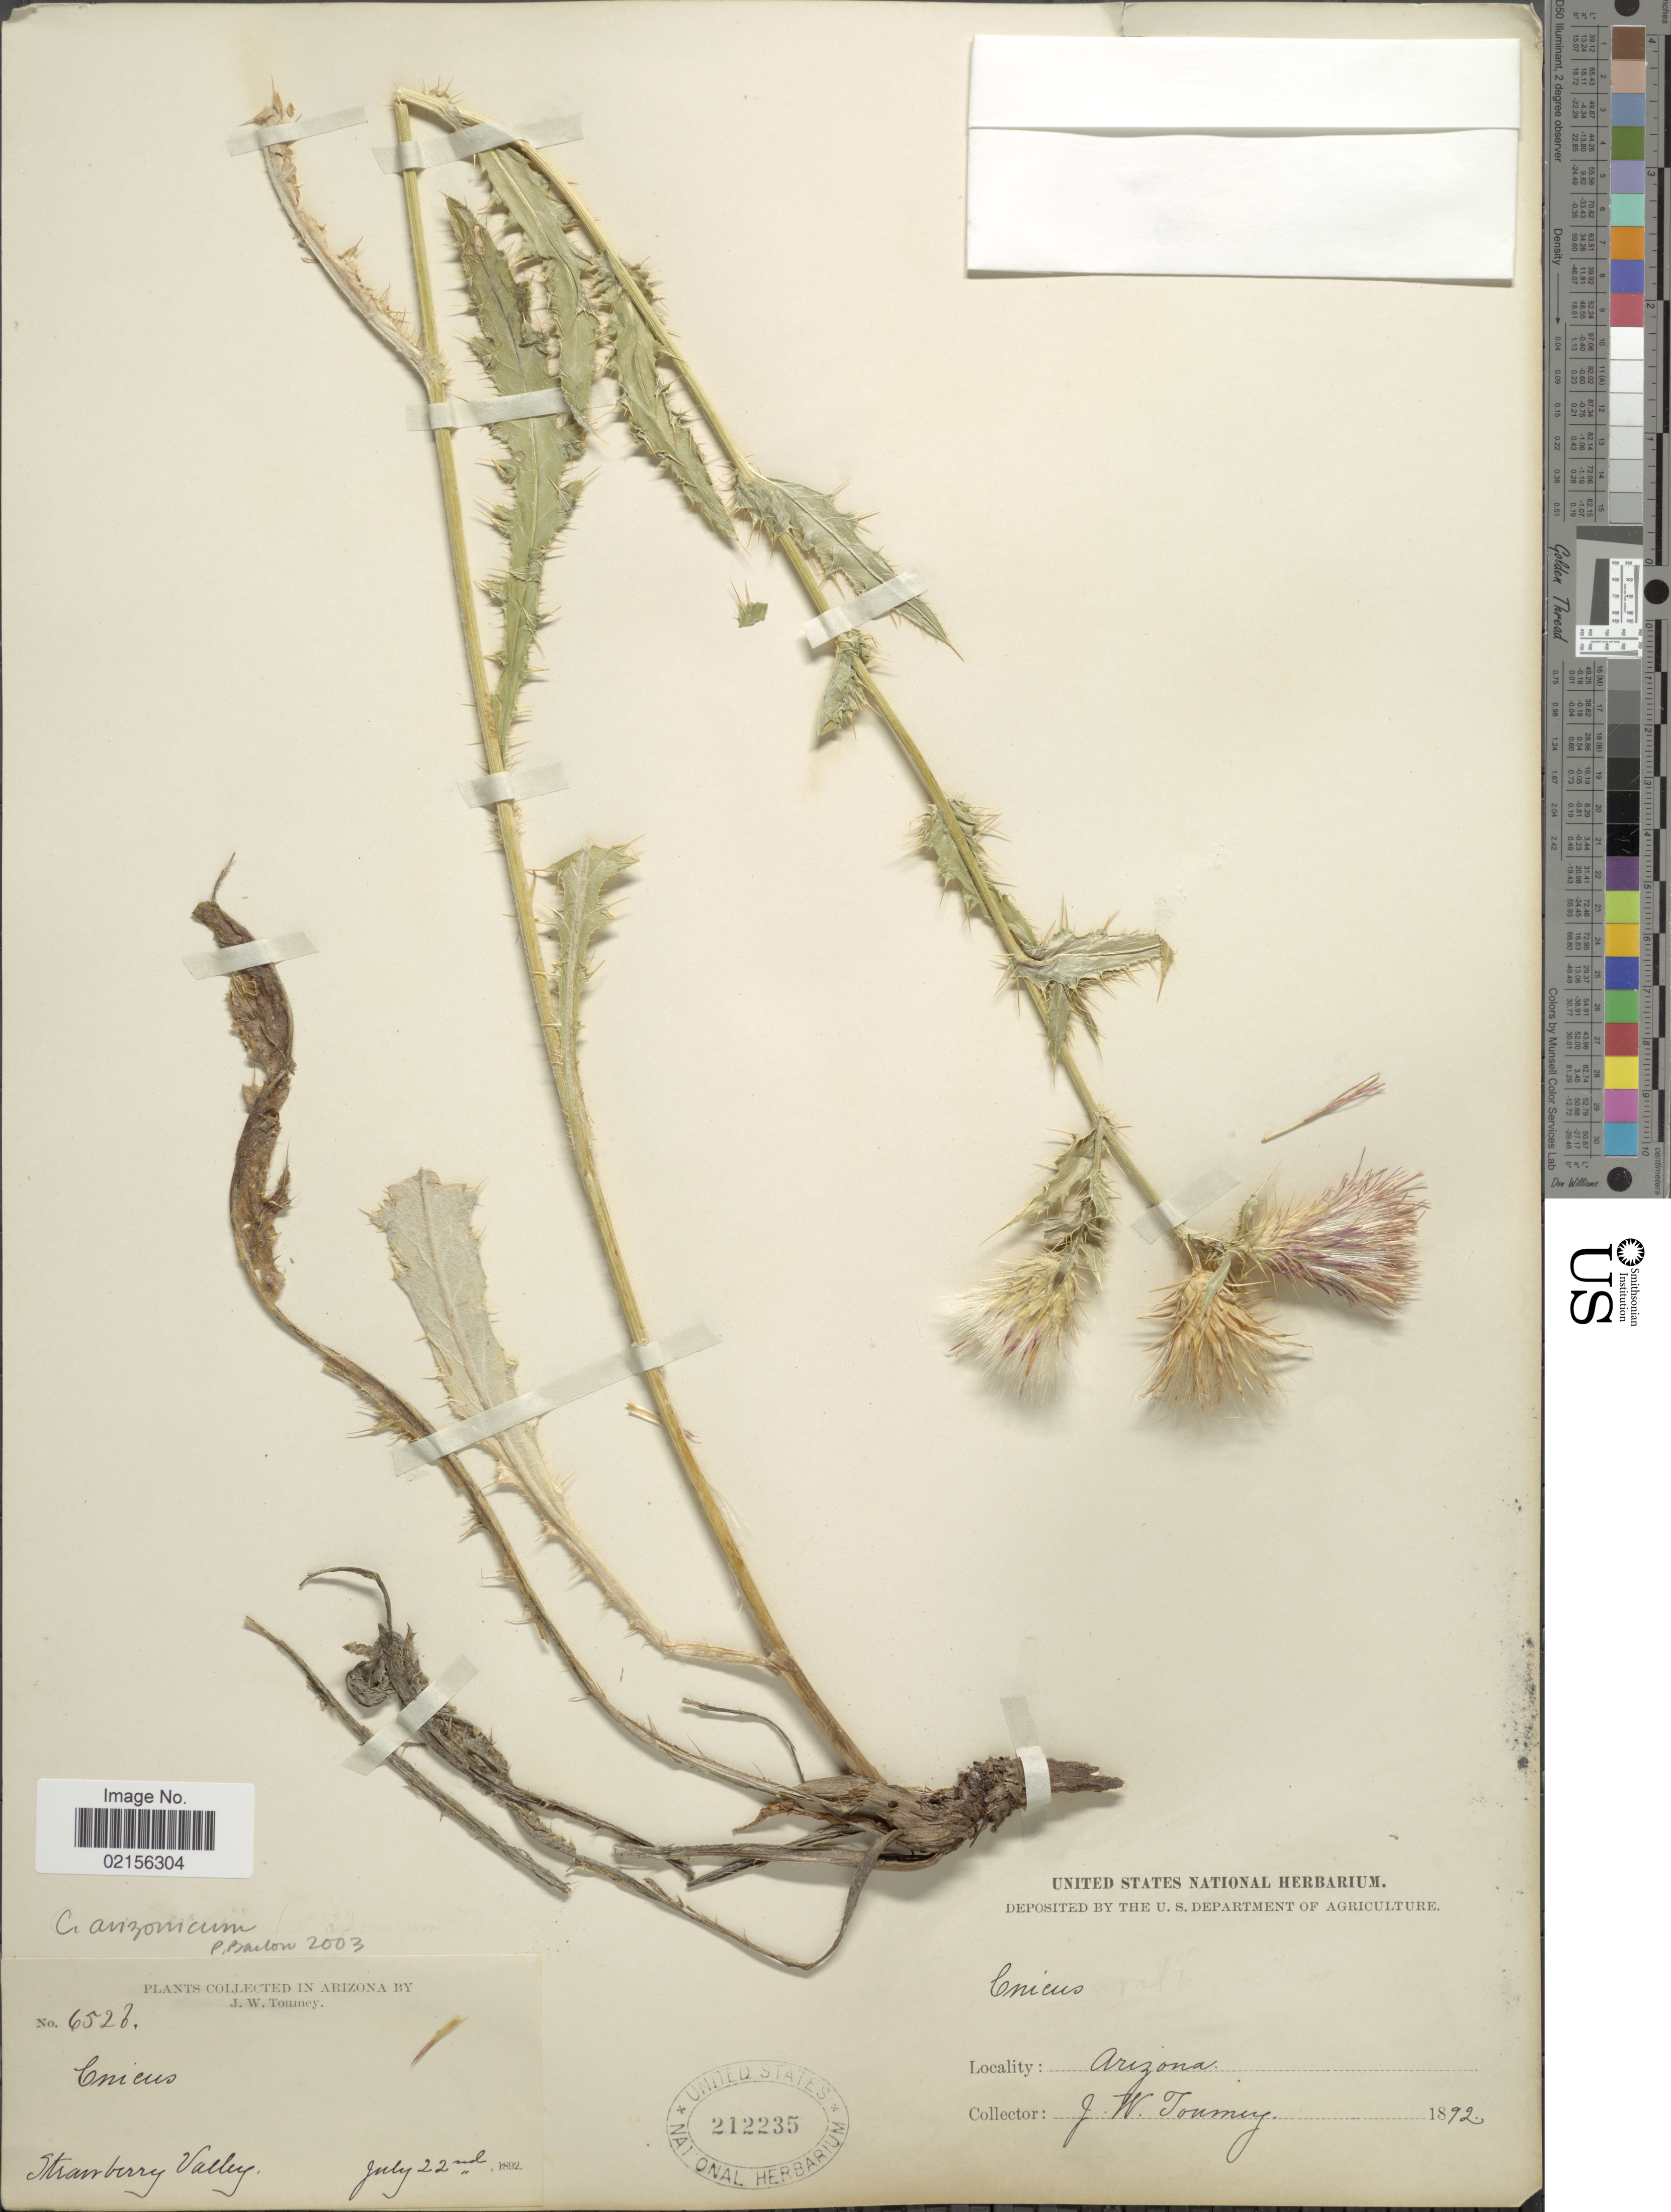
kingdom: Plantae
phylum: Tracheophyta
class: Magnoliopsida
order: Asterales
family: Asteraceae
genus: Cirsium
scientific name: Cirsium arizonicum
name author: (A. Gray) Petr.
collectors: J. Tourney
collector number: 6526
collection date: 1892-07-22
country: United States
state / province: Arizona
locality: Strawberry Valley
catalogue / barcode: US 212235